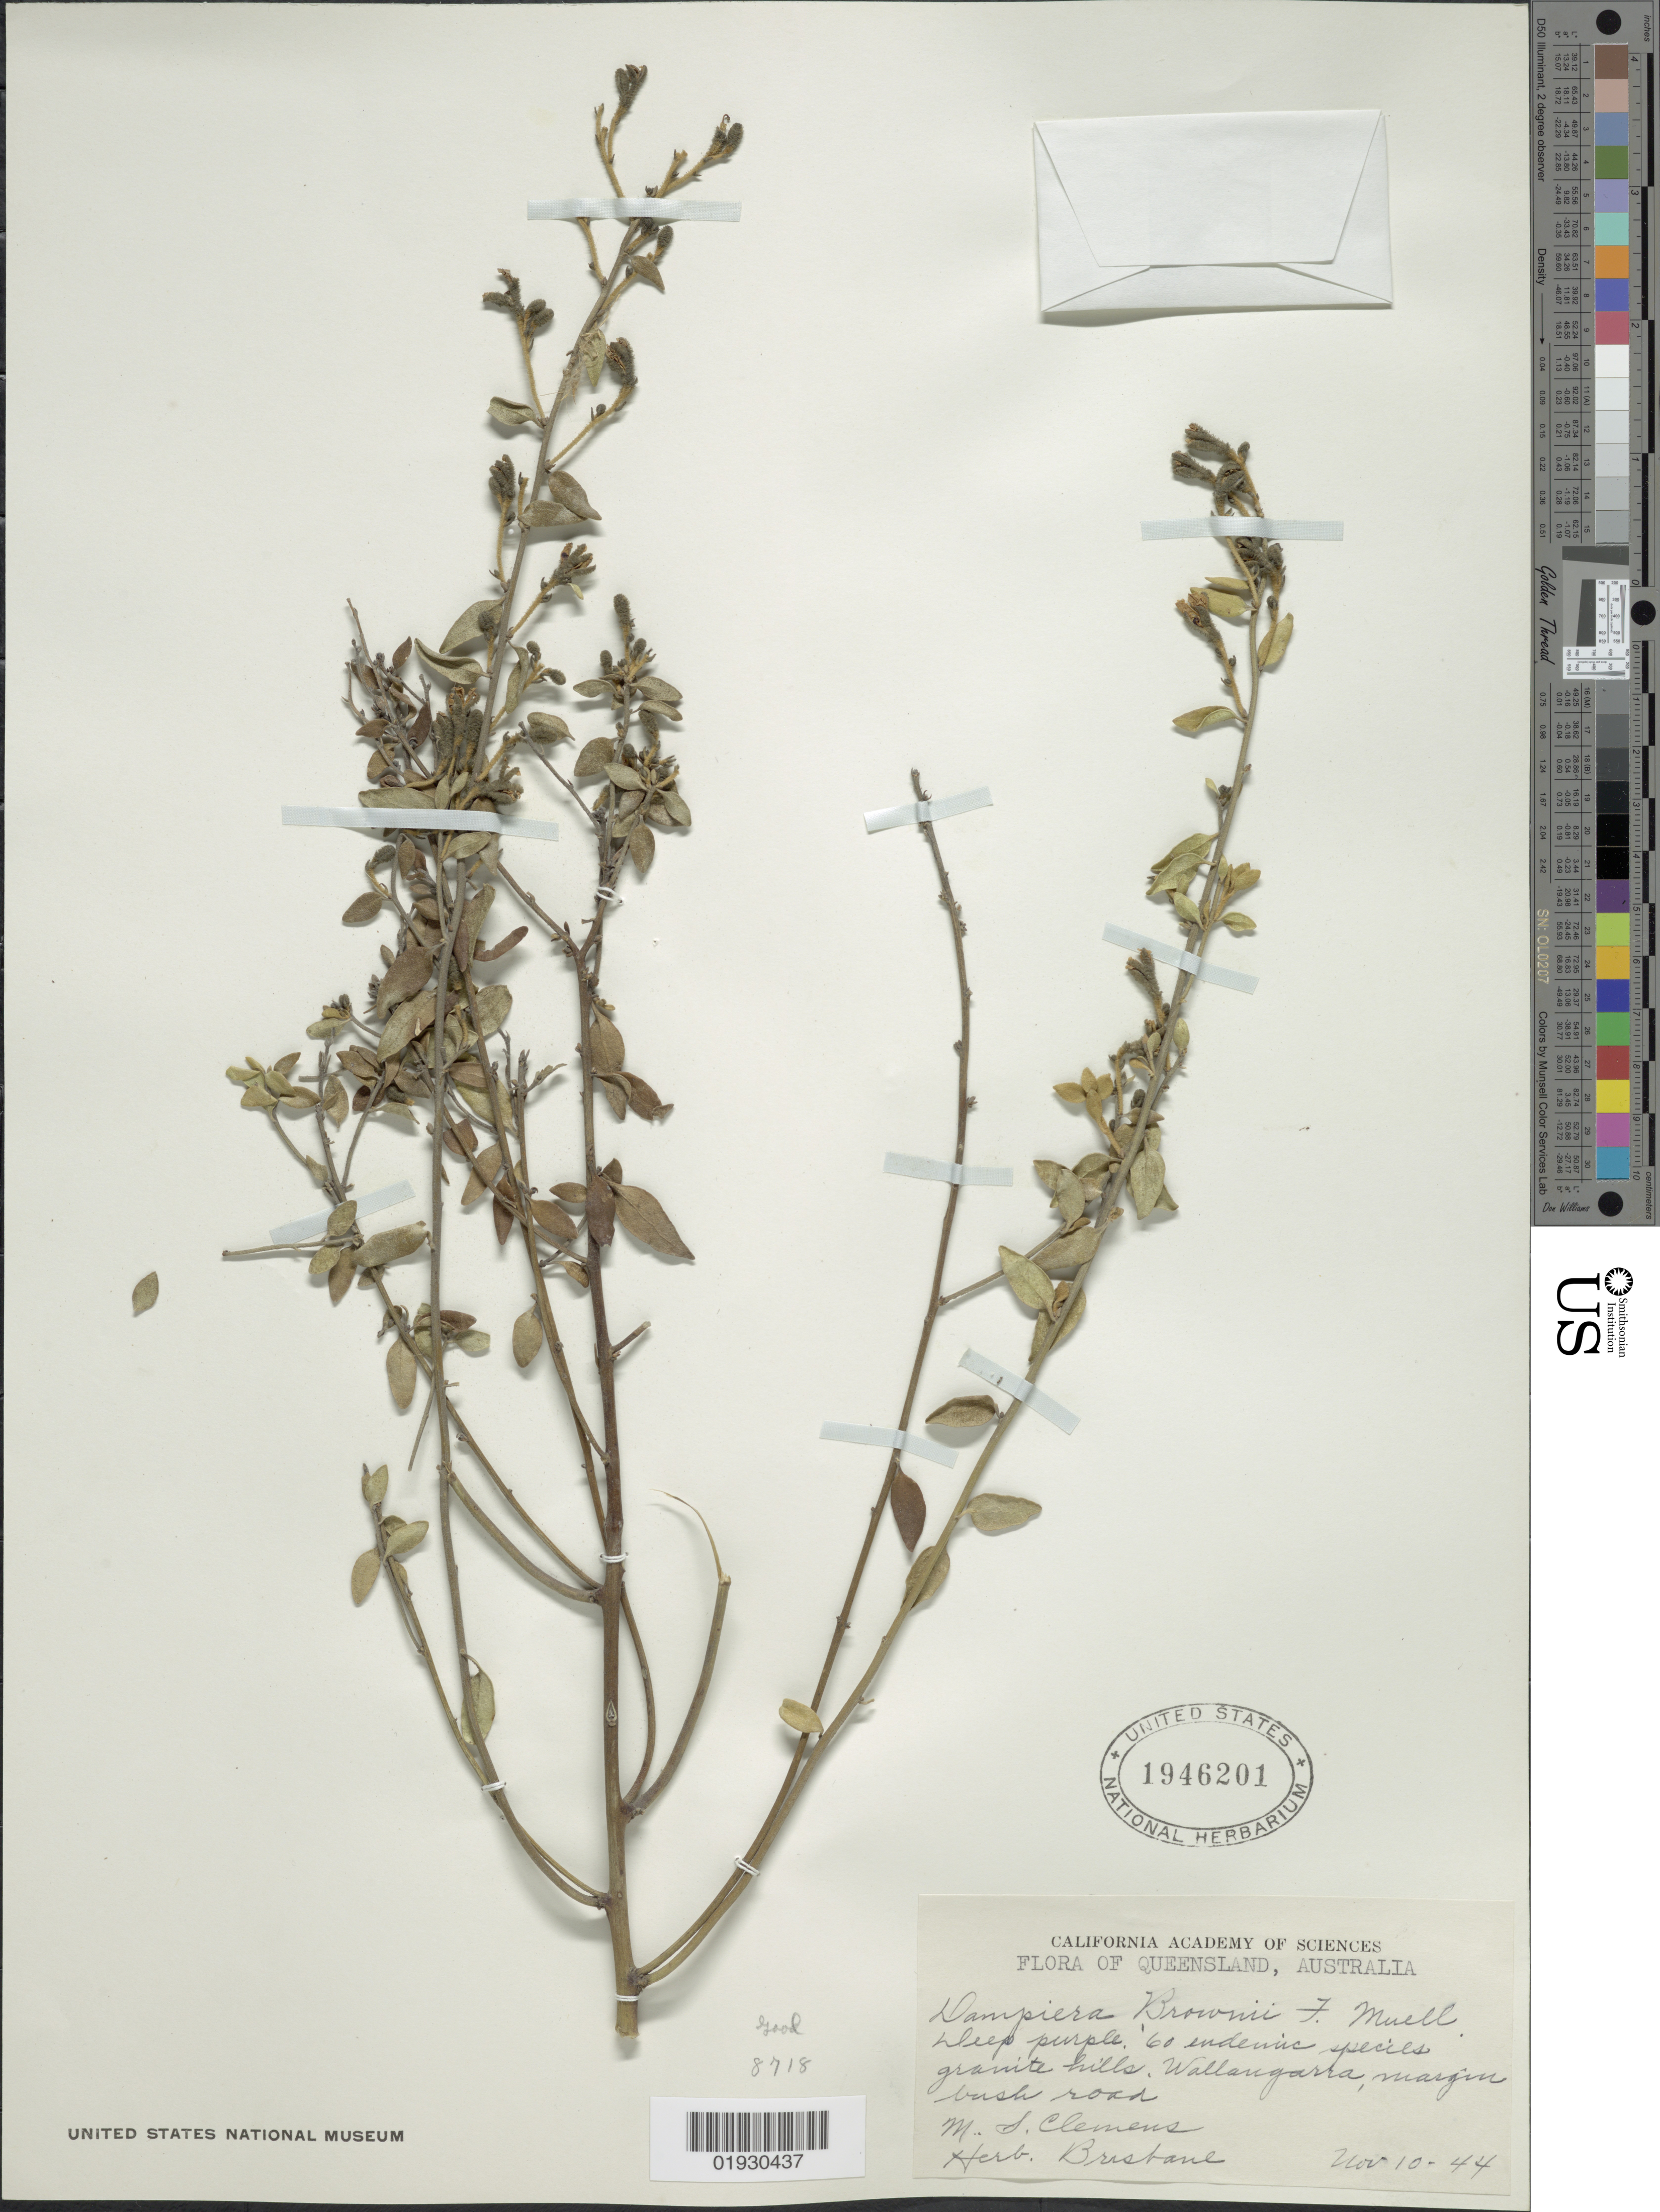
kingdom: Plantae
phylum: Tracheophyta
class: Magnoliopsida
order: Asterales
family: Goodeniaceae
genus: Dampiera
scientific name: Dampiera brownii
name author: F. Muell.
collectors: M. S. Clemens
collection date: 1944-11-10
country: Australia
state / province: Queensland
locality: Wallangarra, margin bush road.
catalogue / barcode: US 1946201